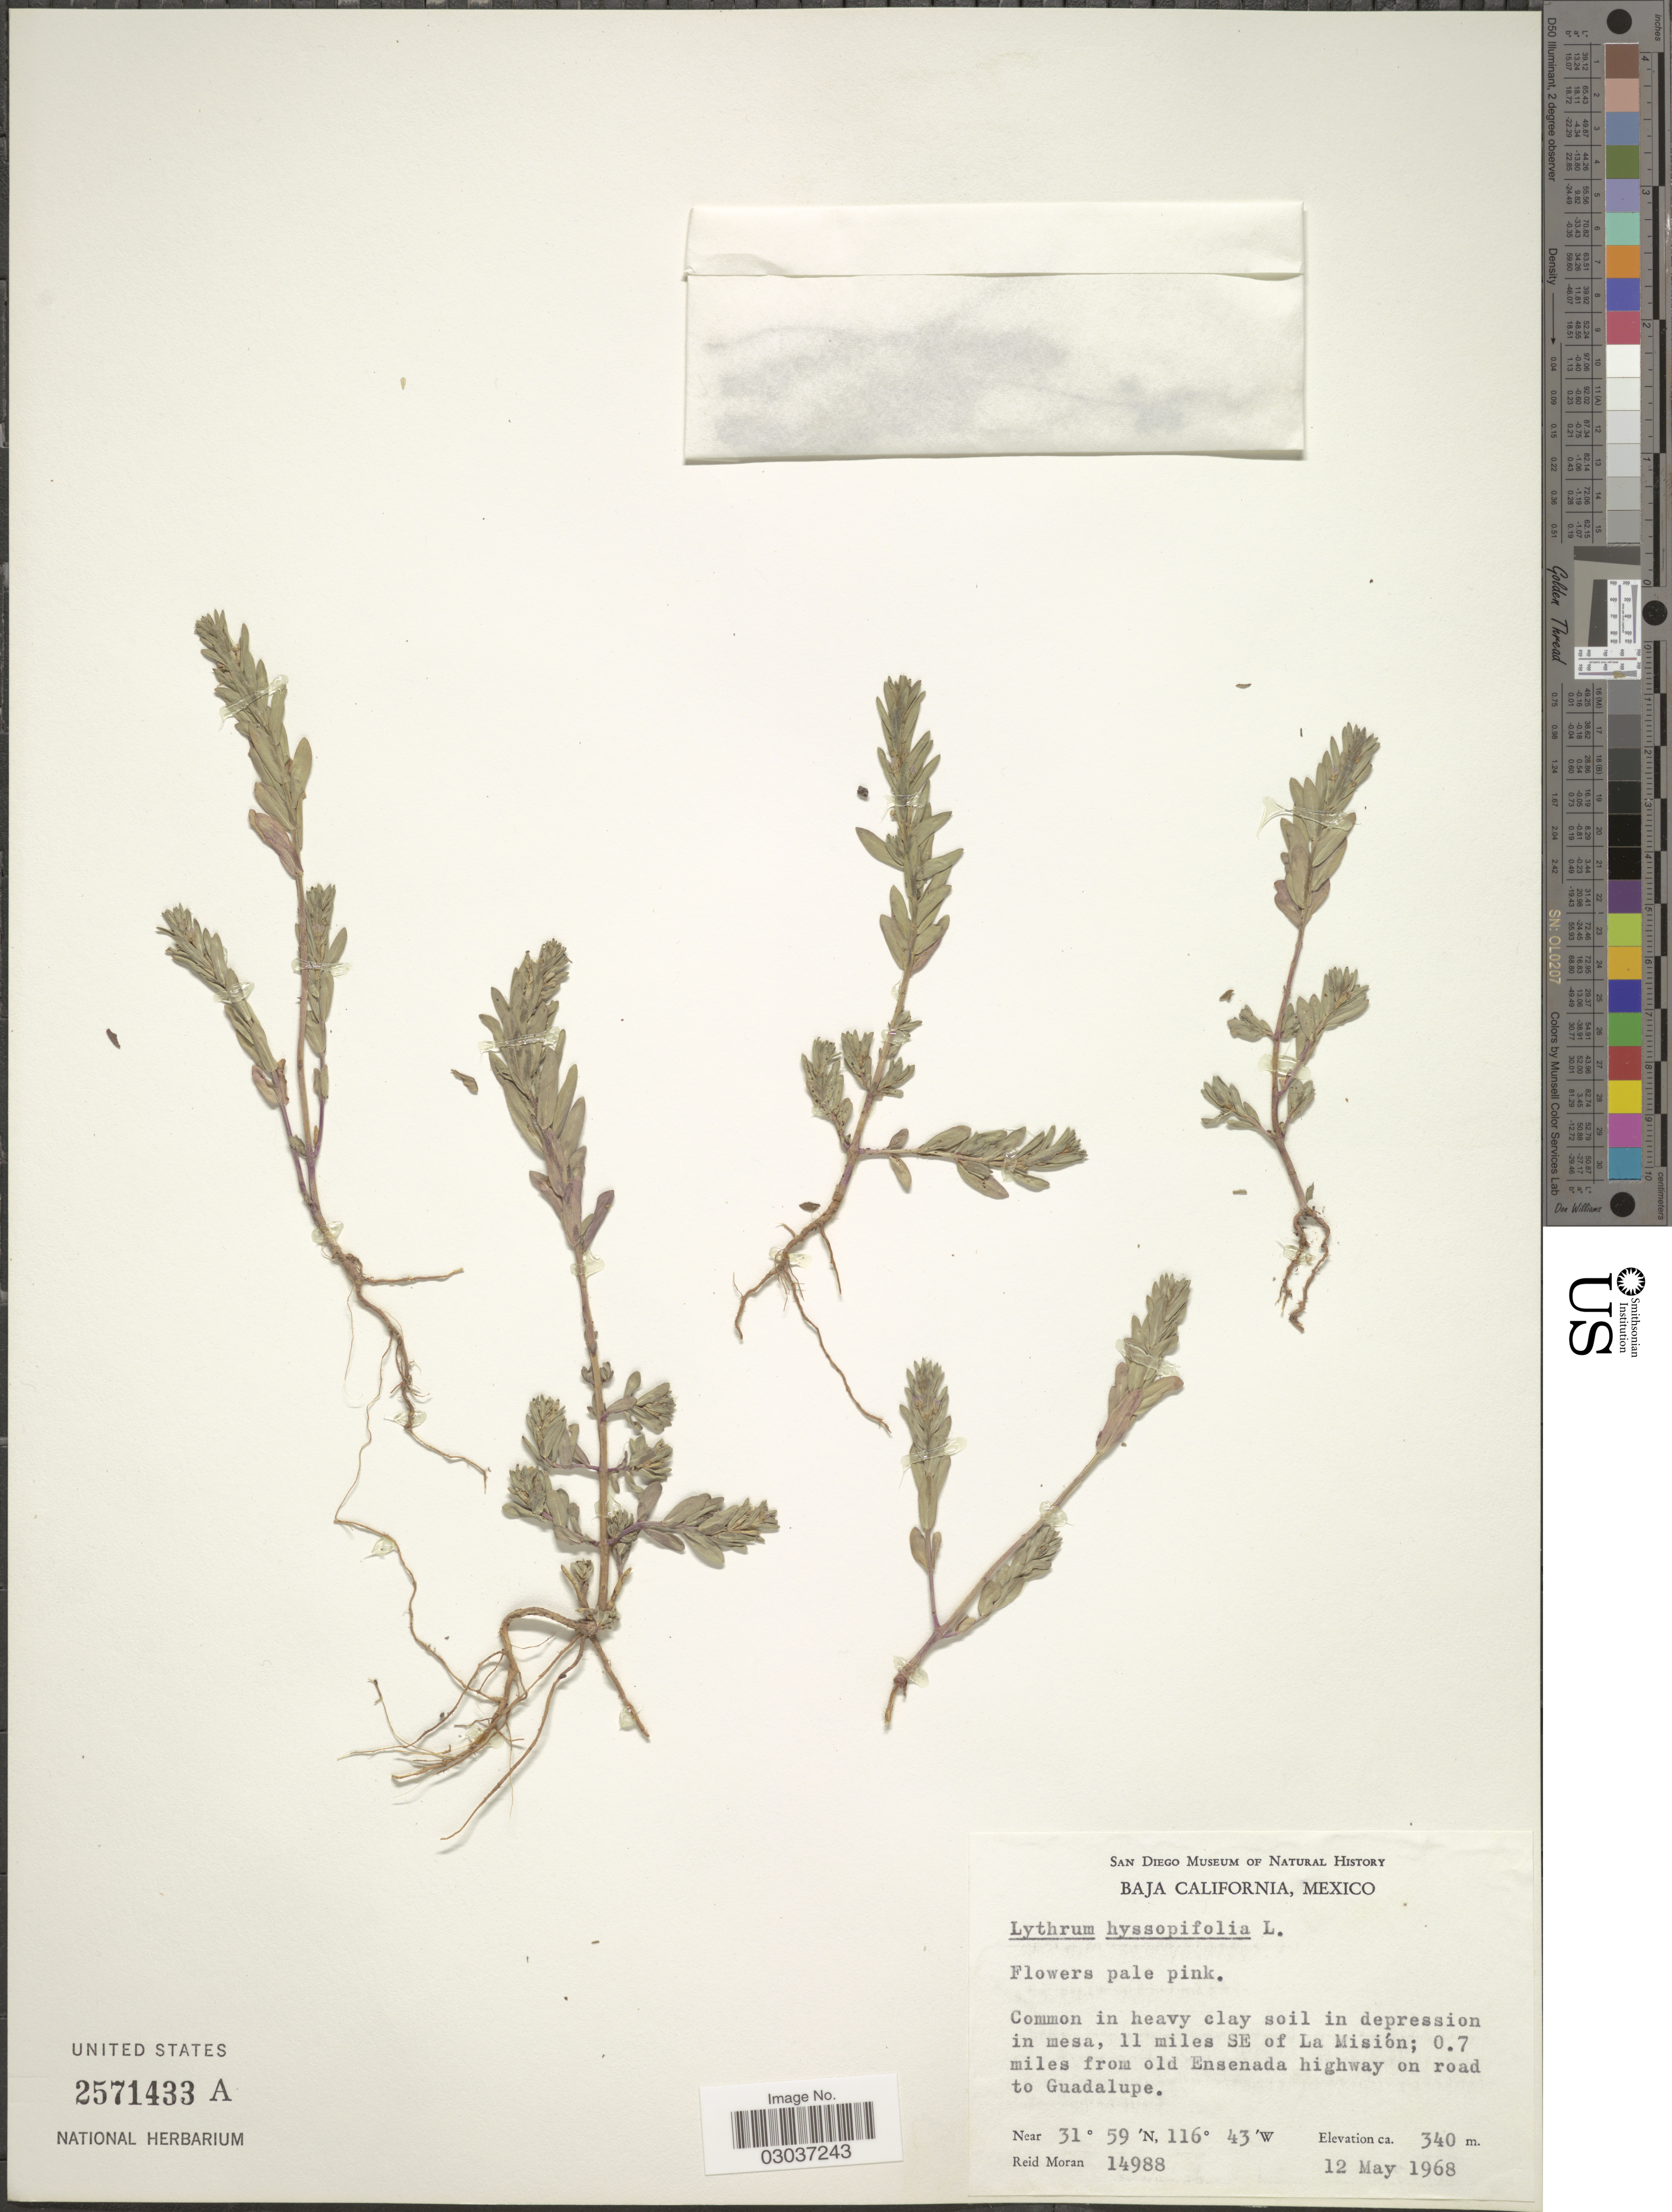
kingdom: Plantae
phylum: Tracheophyta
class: Magnoliopsida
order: Myrtales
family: Lythraceae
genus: Lythrum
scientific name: Lythrum hyssopifolia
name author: L.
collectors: R. V. Moran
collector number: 14988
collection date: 1968-05-12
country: Mexico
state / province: Baja California Norte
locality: Common in heavy clay soil in depression in mesa, 11 miles SE of La Misión; 0.7 miles from old Ensenada highway on road to Guadalupe.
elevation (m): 340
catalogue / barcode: US 2571433A